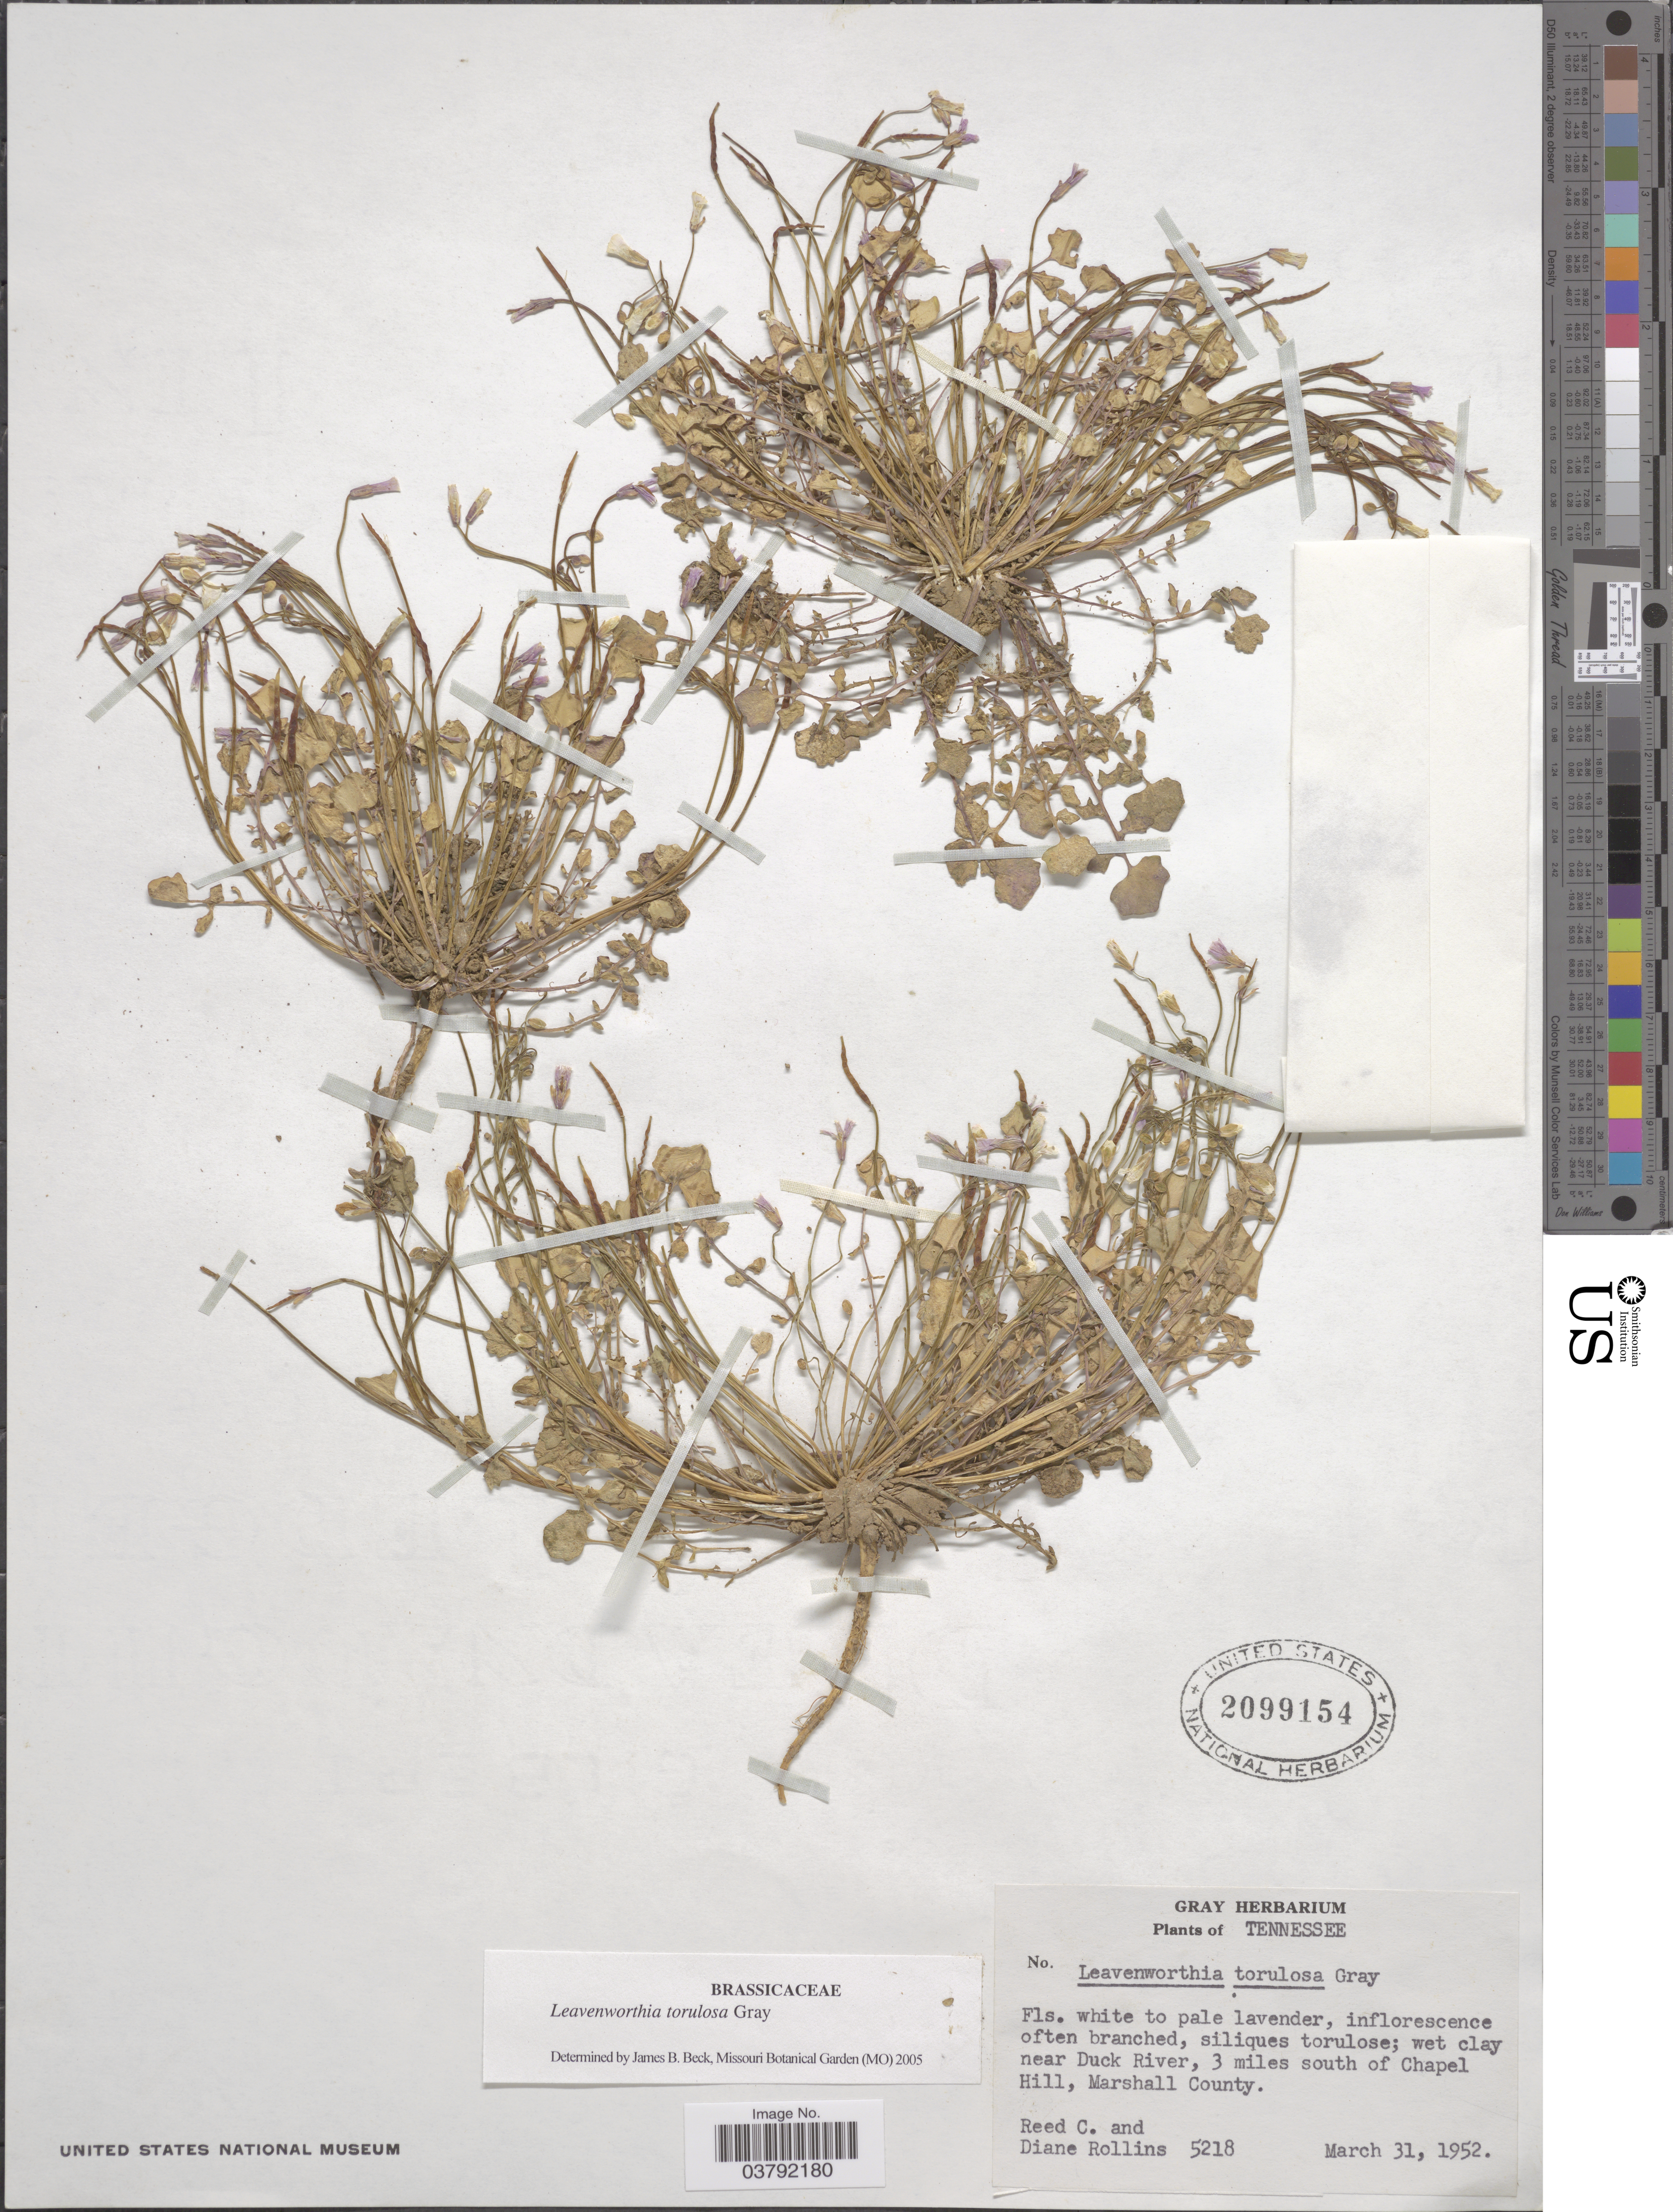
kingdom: Plantae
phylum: Tracheophyta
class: Magnoliopsida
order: Brassicales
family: Brassicaceae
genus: Leavenworthia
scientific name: Leavenworthia torulosa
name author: A. Gray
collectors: R. C. Rollins & D. Rollins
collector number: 5218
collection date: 1952-03-31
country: United States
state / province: Tennessee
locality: Wet clay near Duck River, 3 miles south of Chapel Hill, Marshall County.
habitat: wet clay near river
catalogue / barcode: US 2099154